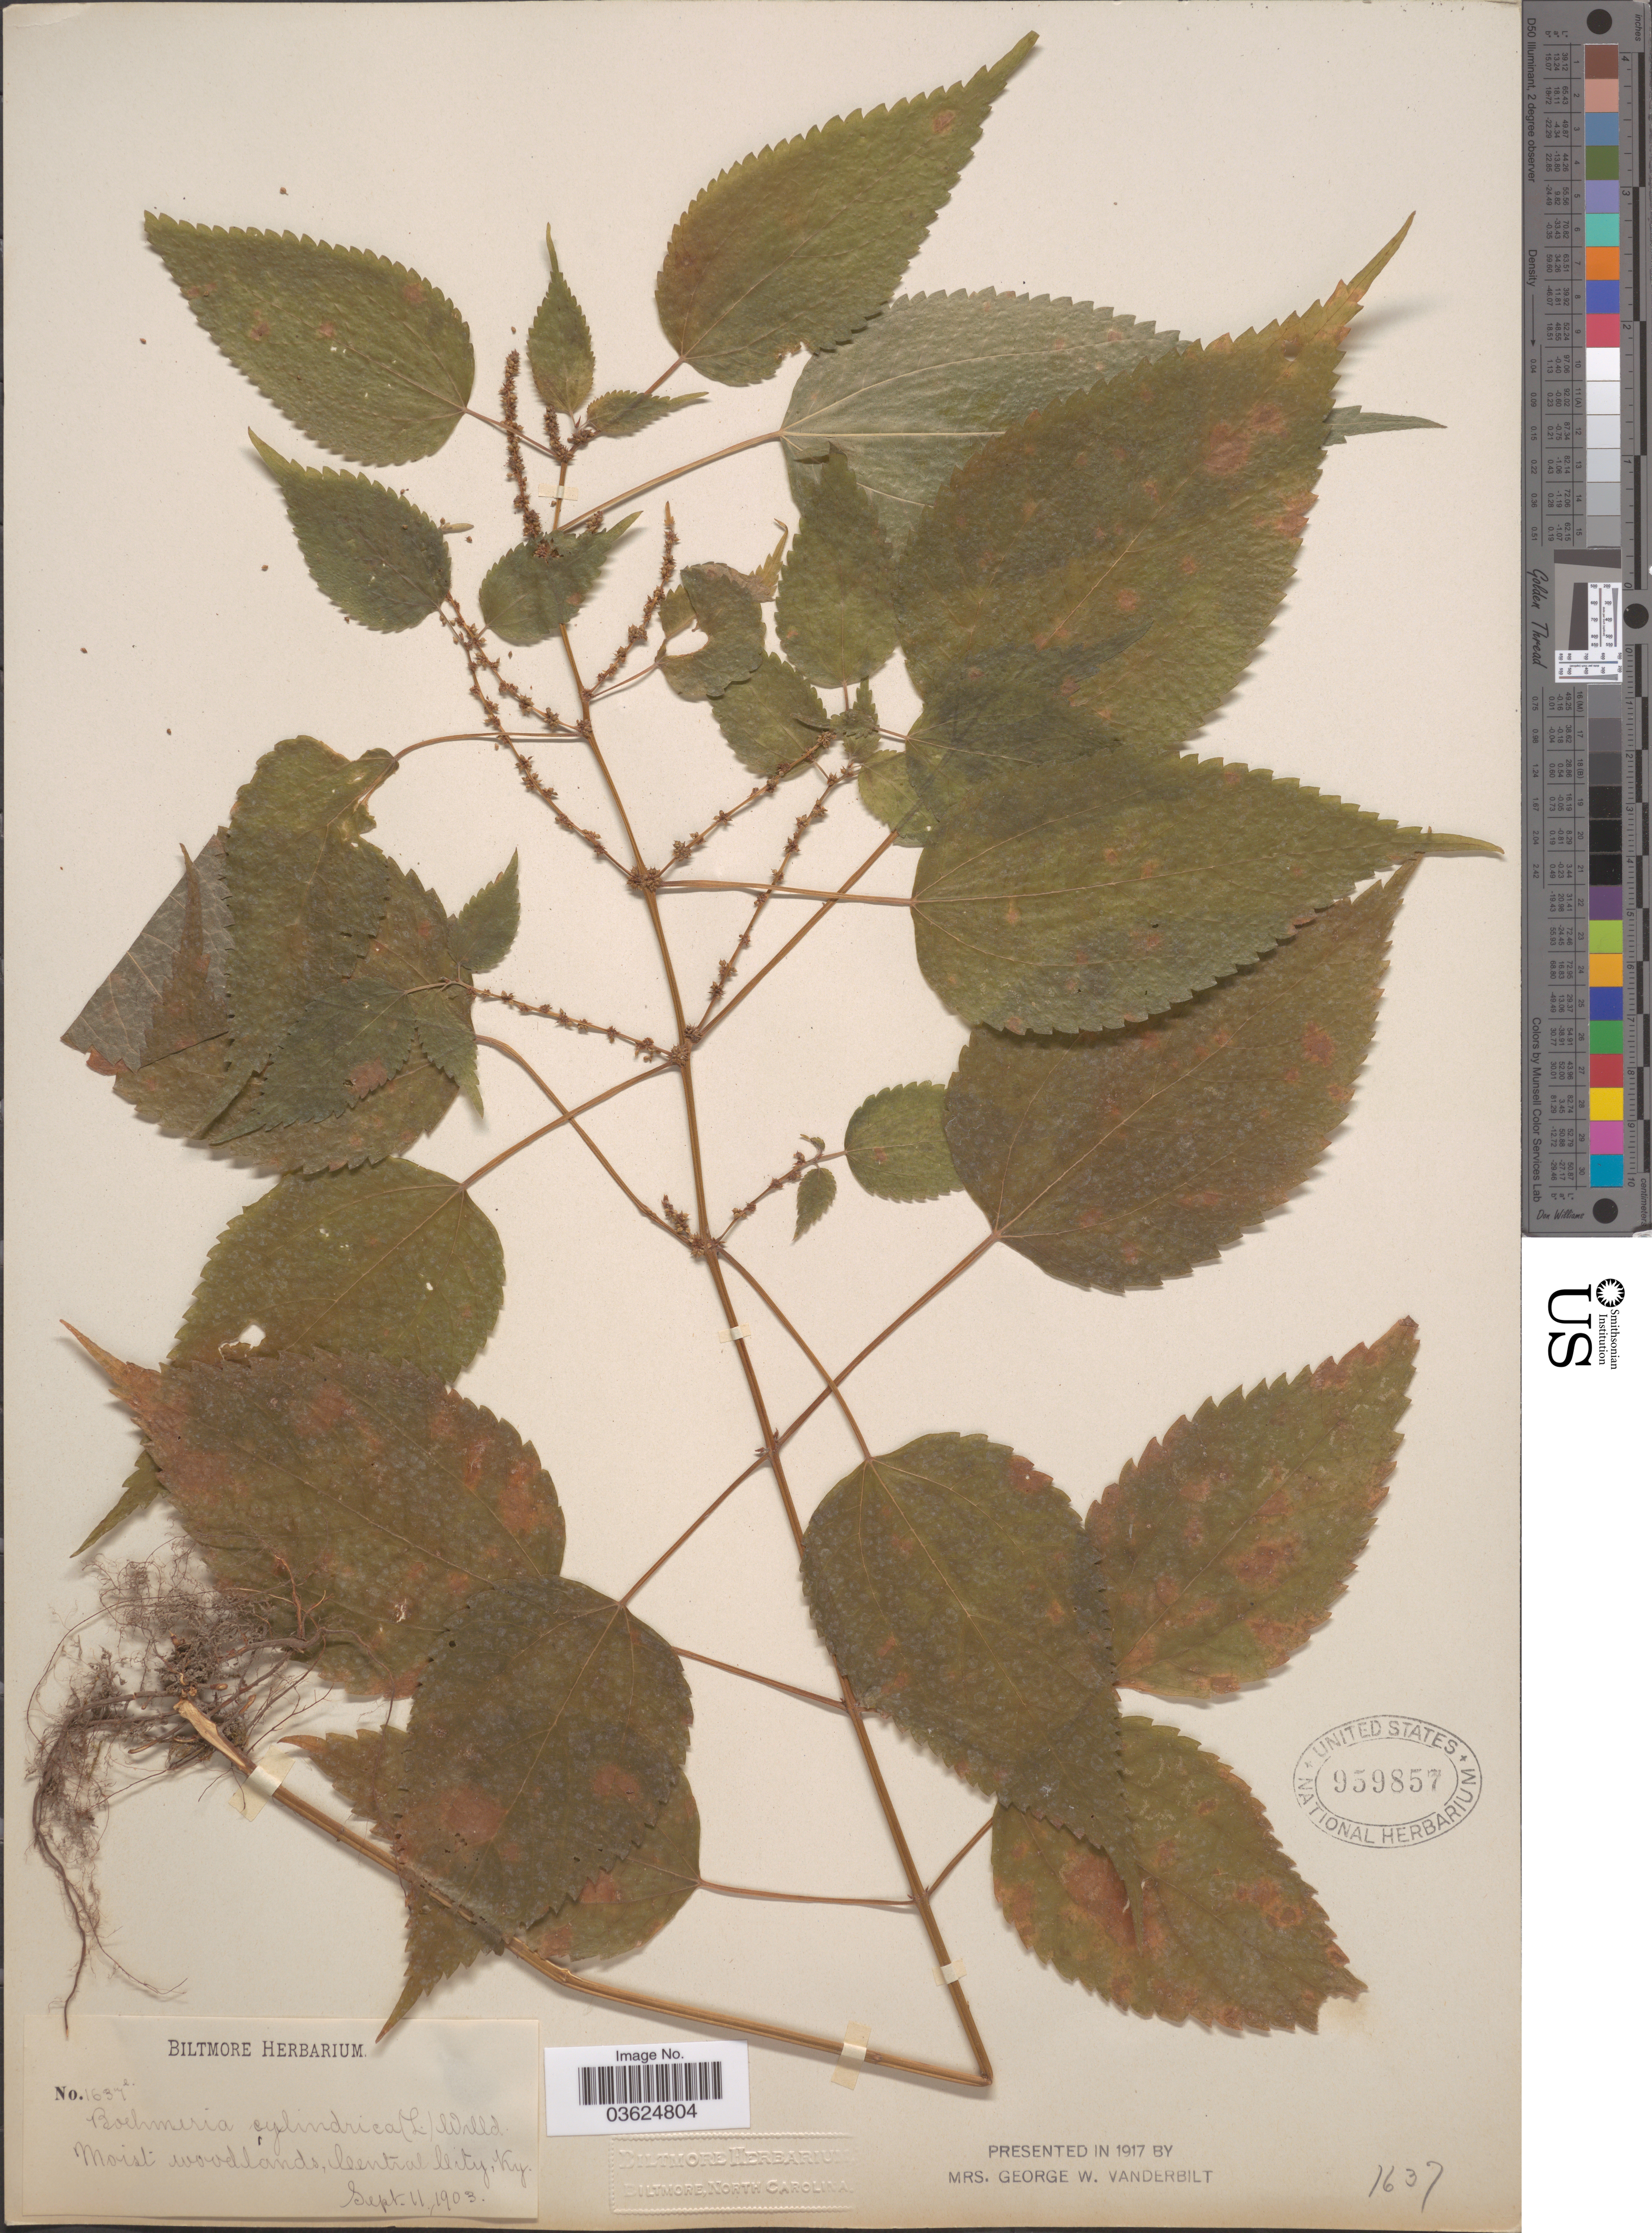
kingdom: Plantae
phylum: Tracheophyta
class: Magnoliopsida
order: Rosales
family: Urticaceae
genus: Boehmeria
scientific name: Boehmeria cylindrica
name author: (L.) Sw.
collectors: ex herb. Biltmore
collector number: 1637e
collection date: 1903-09-11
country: United States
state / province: Kentucky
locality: Central City.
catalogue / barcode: US 959857